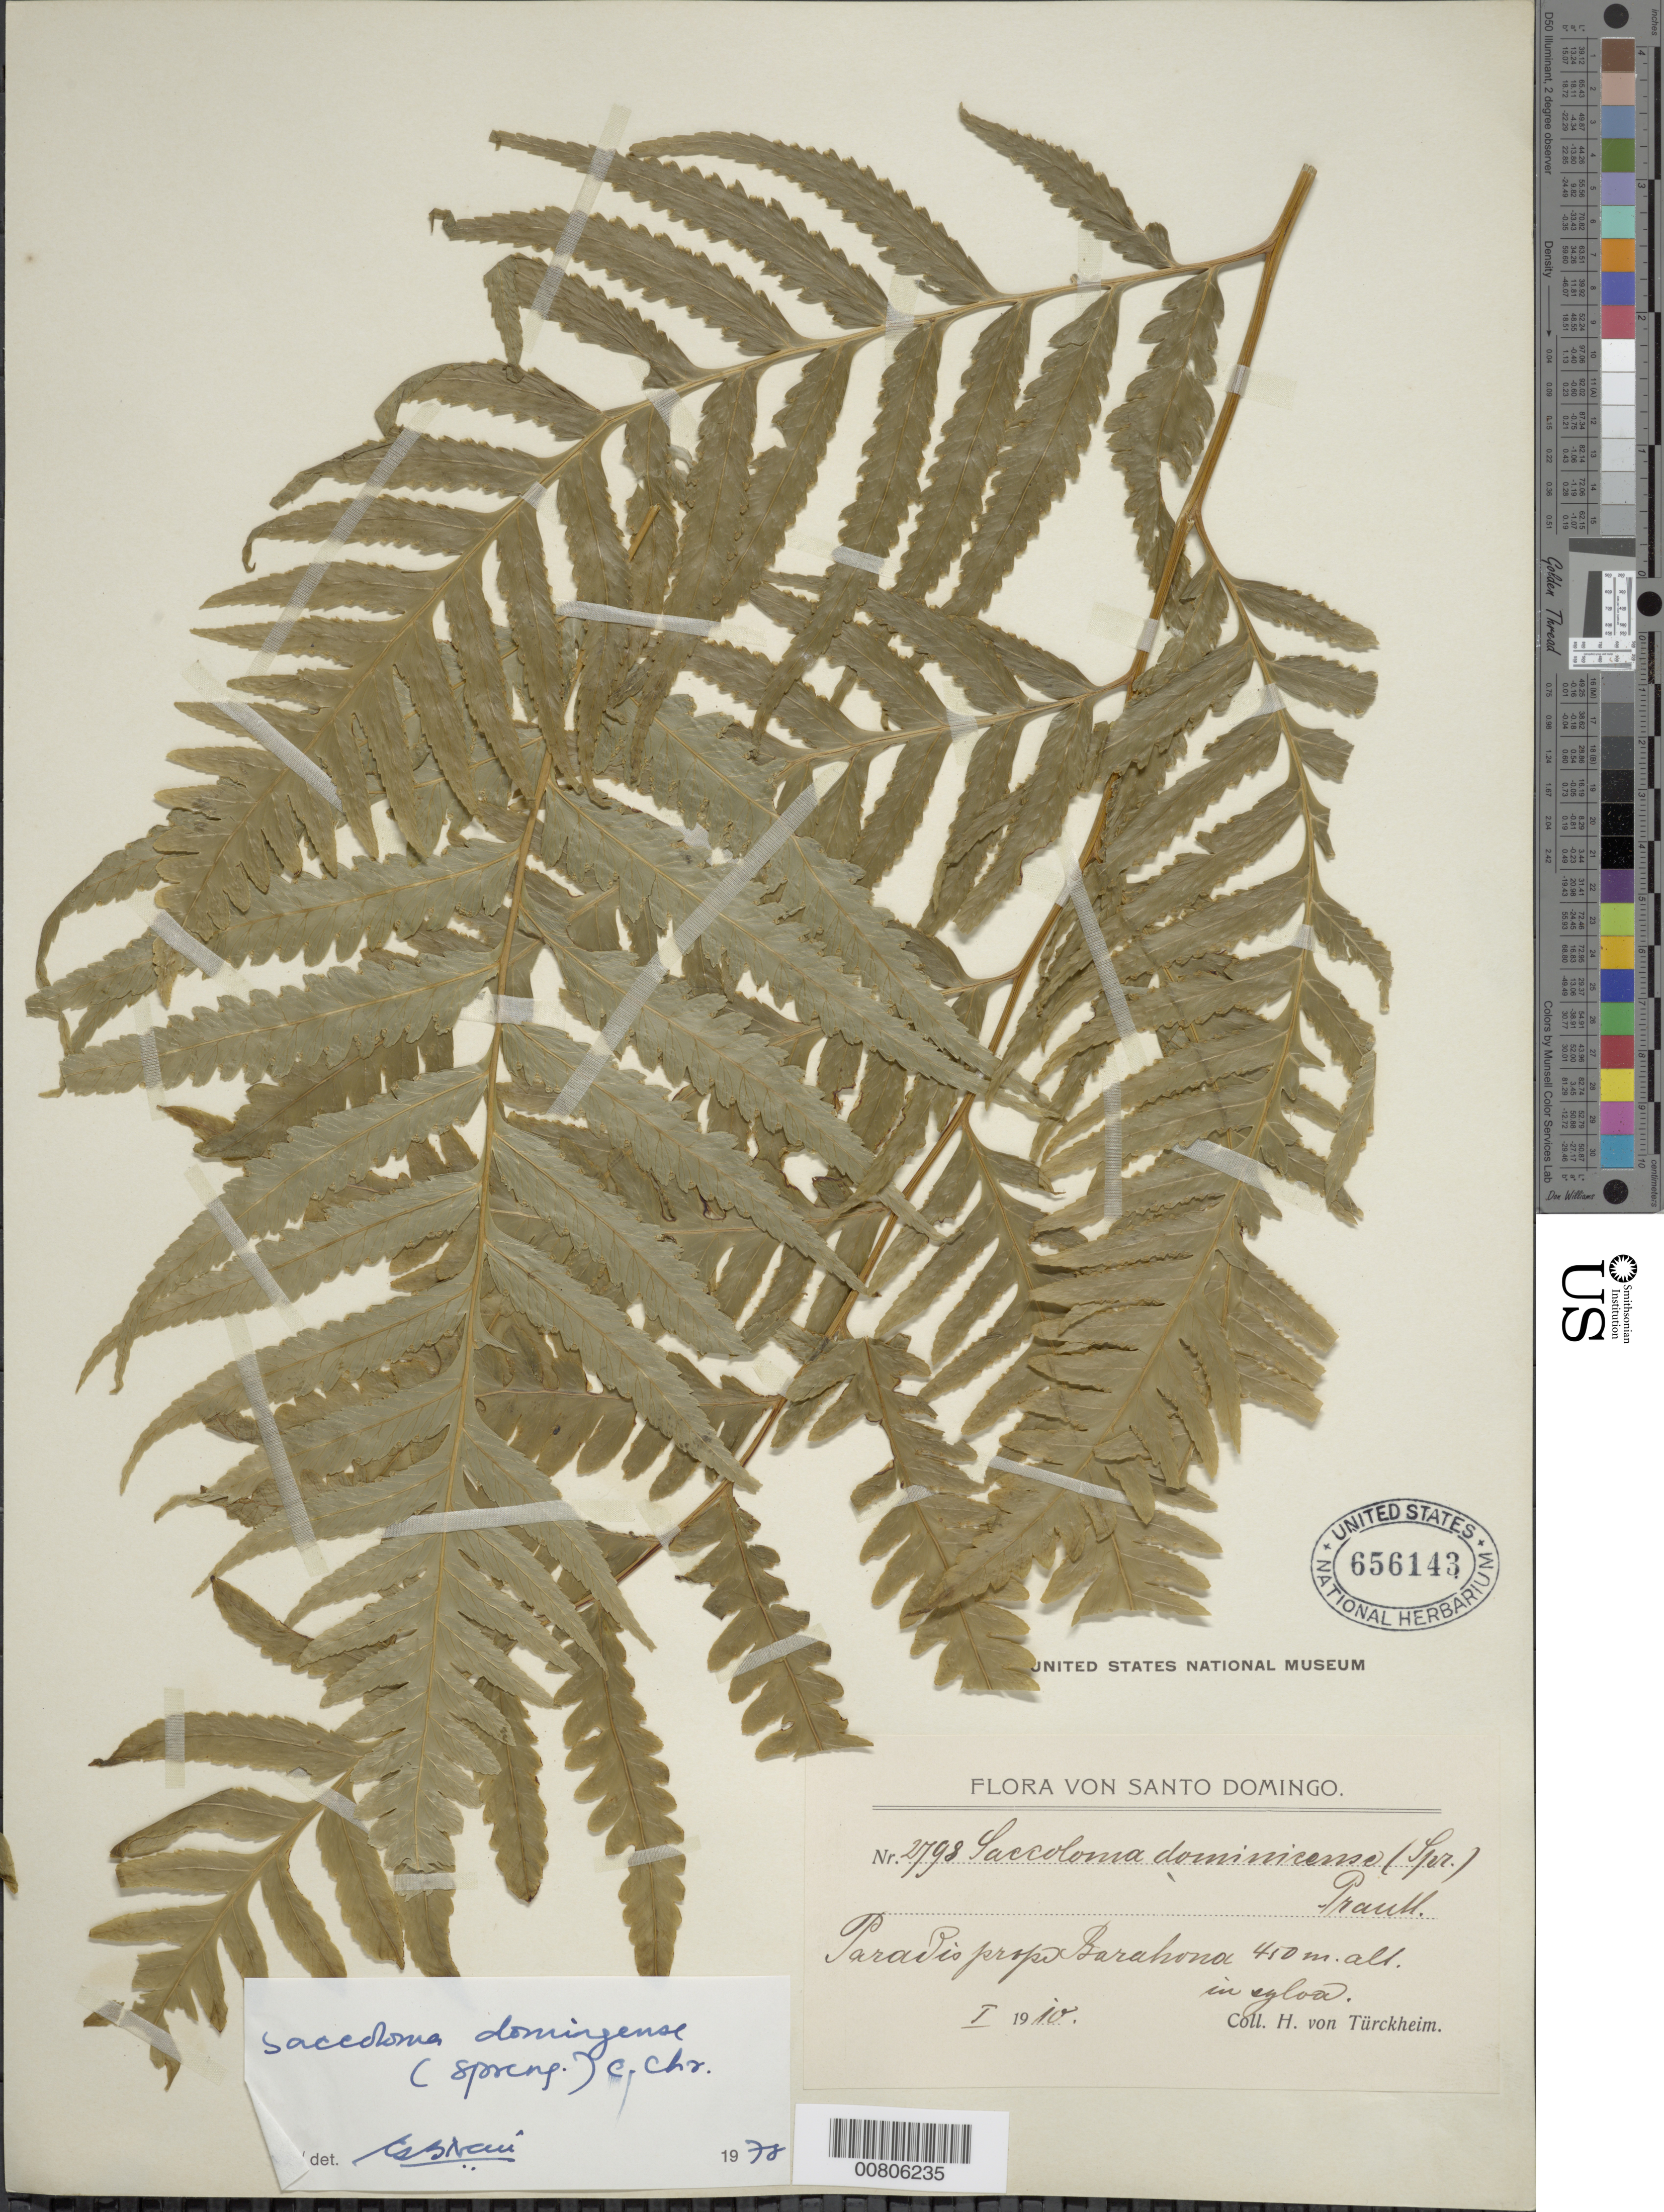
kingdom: Plantae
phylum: Tracheophyta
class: Polypodiopsida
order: Polypodiales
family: Saccolomataceae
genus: Saccoloma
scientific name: Saccoloma domingense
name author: (Spreng.) C. Chr.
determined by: Nair, G. B.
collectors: H. von Türckheim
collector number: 2798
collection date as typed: Jan 1910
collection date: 1910-01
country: Dominican Republic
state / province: Barahona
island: Hispaniola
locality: Paradis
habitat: Sylva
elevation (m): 450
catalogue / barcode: US 656143